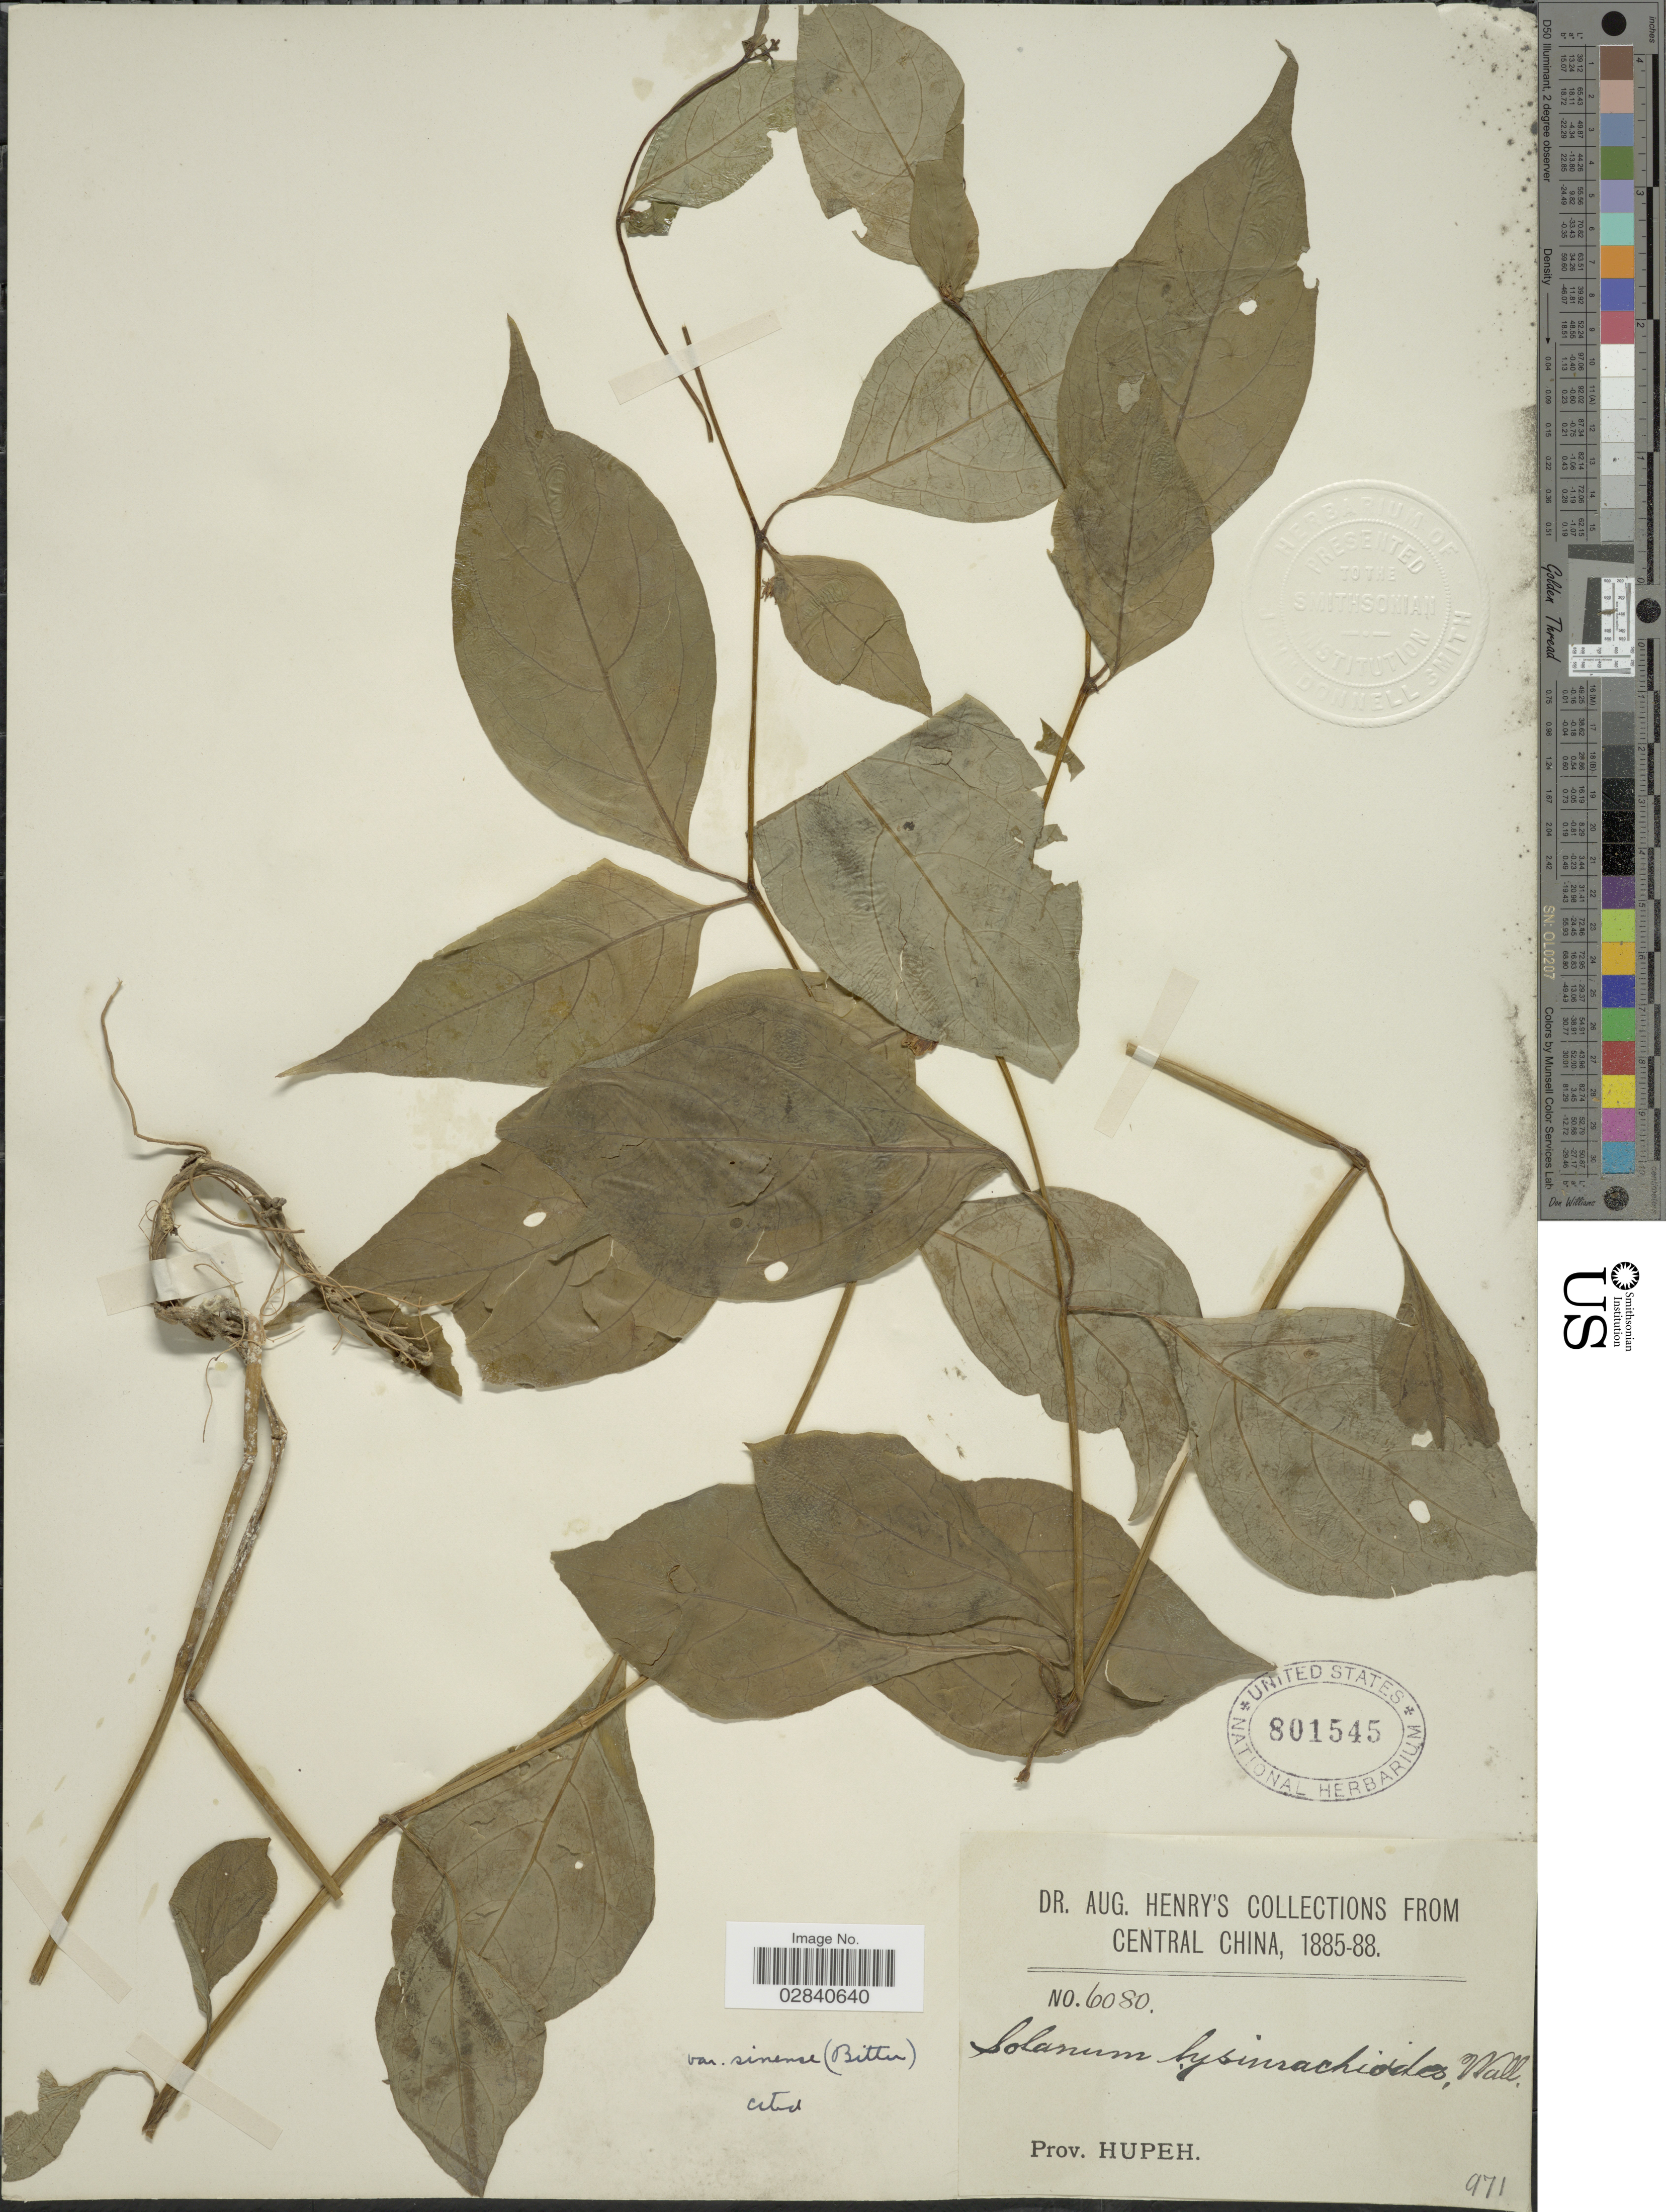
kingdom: Plantae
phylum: Tracheophyta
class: Magnoliopsida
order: Solanales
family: Solanaceae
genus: Lycianthes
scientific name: Lycianthes lysimachioides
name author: (Wall.) Bitter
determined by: Knapp, S. D.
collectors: A. Henry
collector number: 6080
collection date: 1885/1888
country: China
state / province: Hubei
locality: Central China. Prov. Hupeh.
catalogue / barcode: US 801545